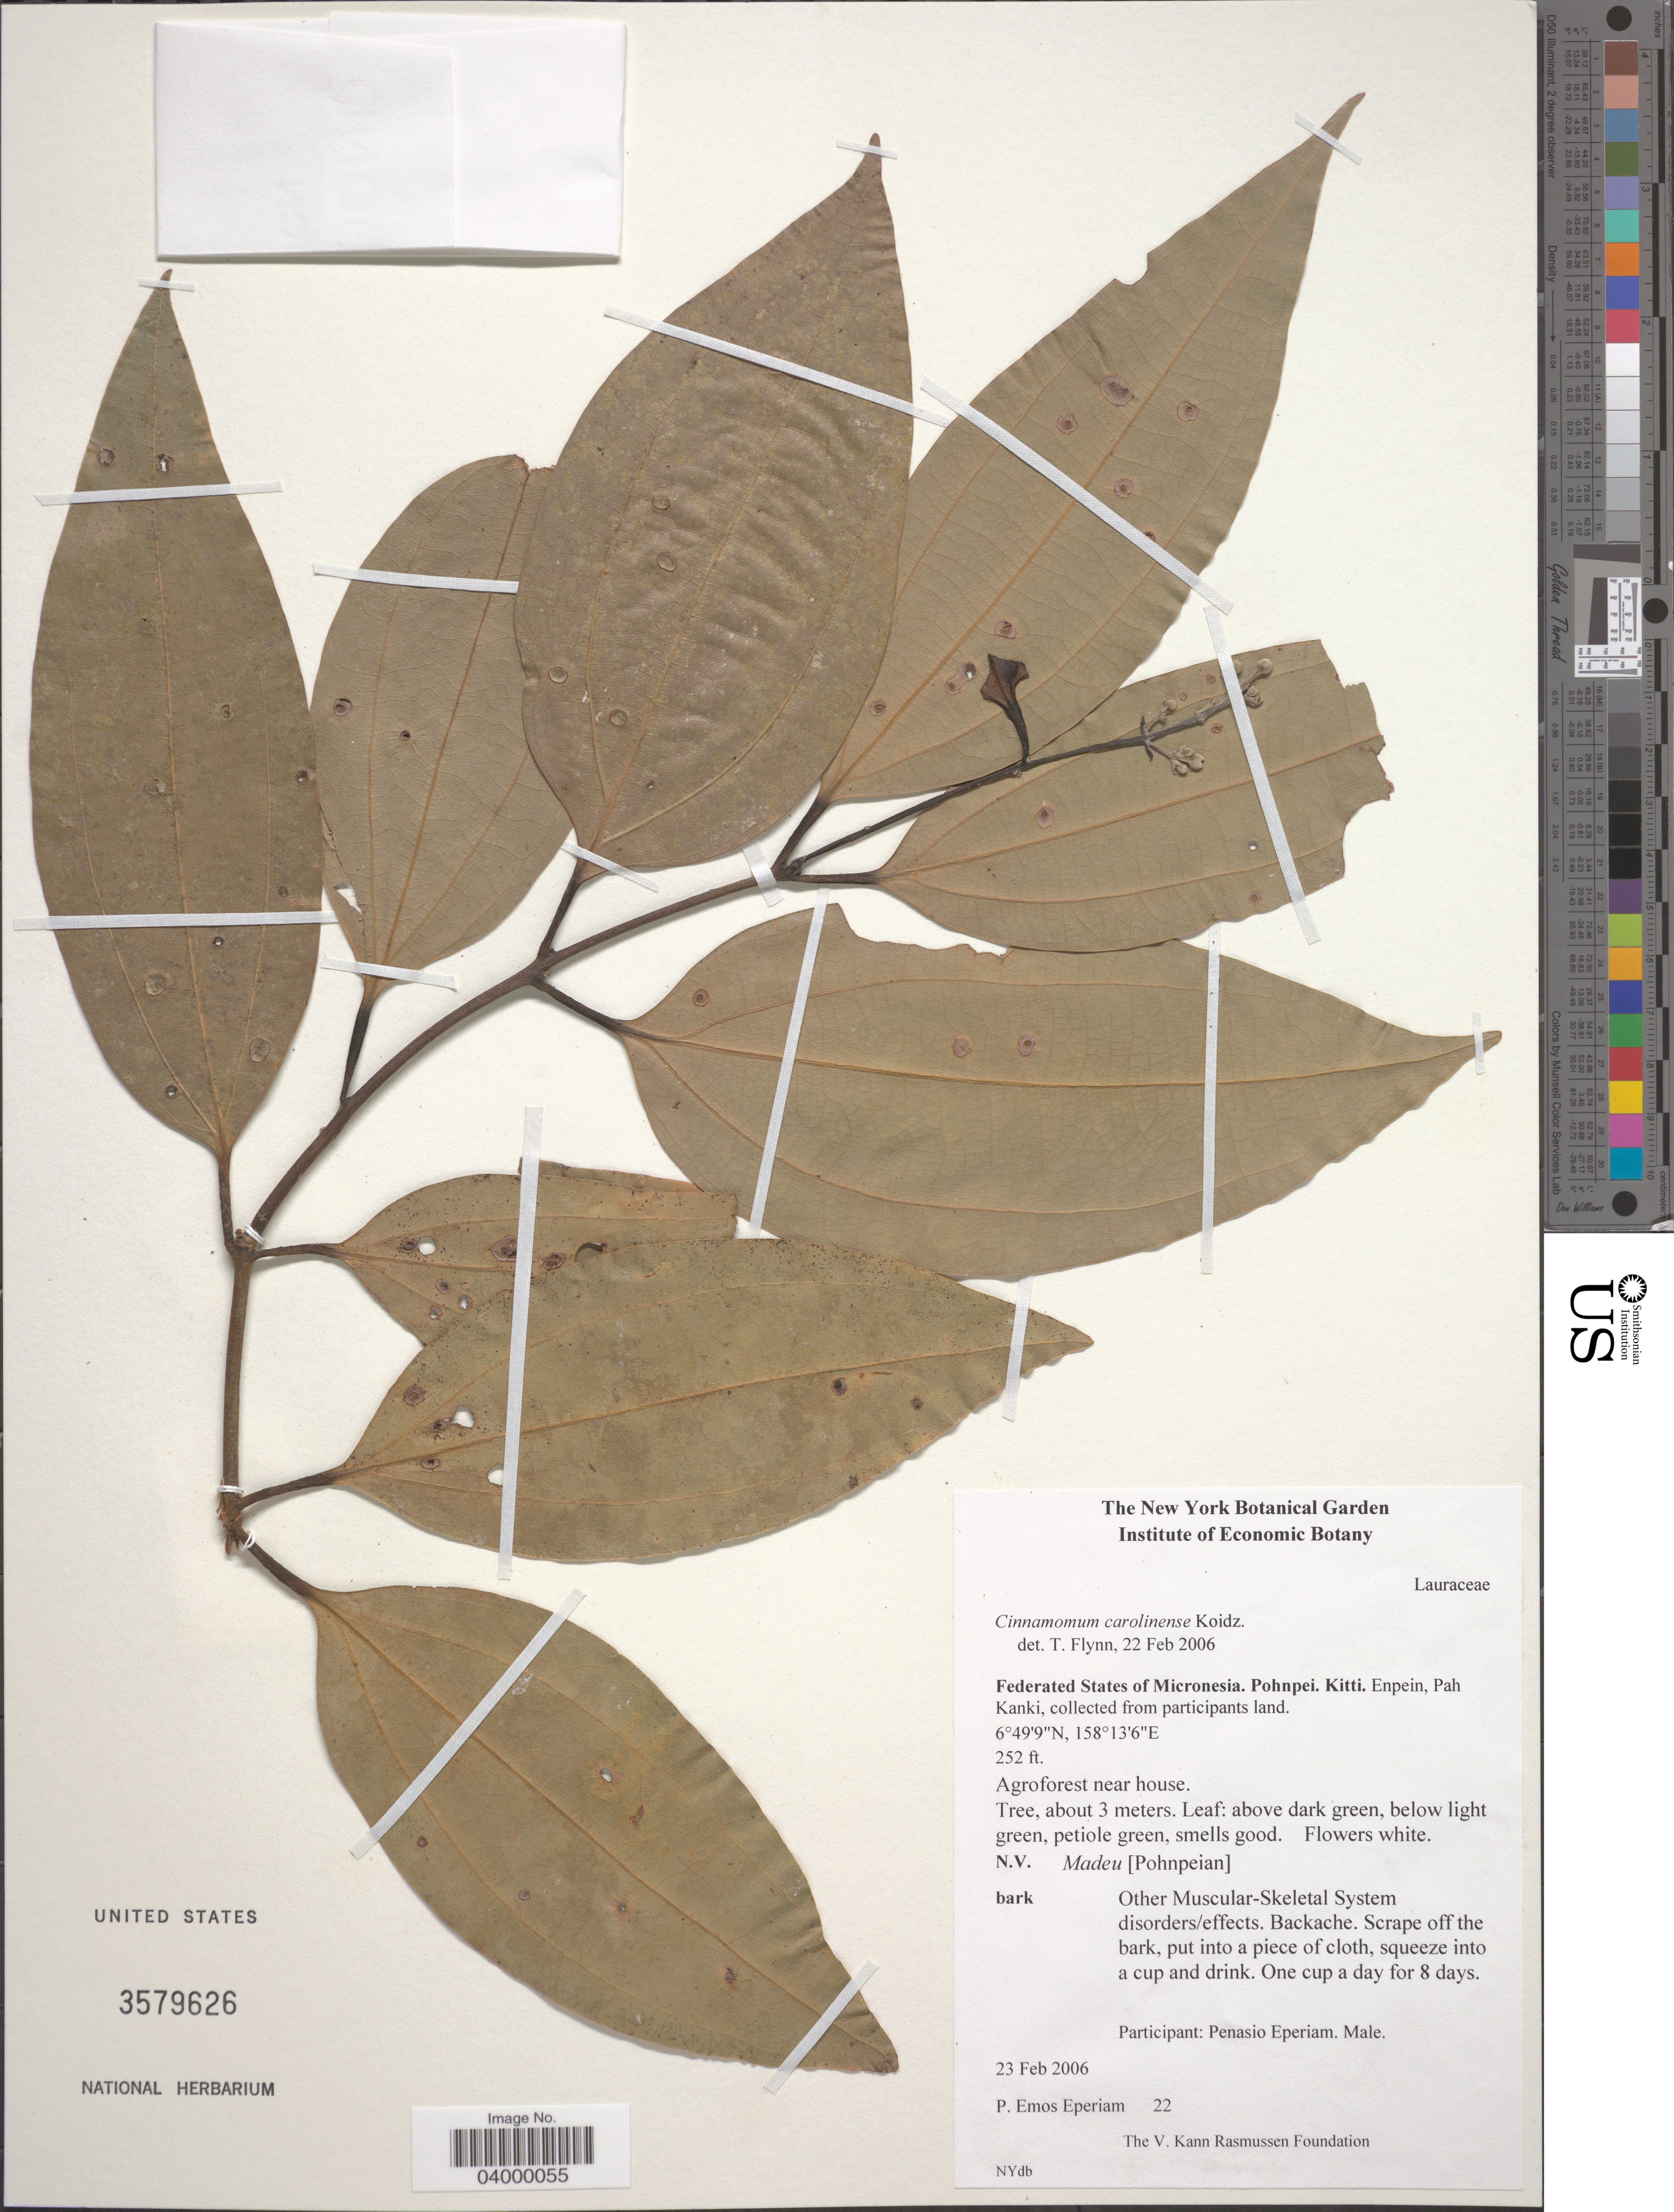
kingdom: Plantae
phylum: Tracheophyta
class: Magnoliopsida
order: Laurales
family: Lauraceae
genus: Cinnamomum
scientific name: Cinnamomum carolinense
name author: Koidz.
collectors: P. Eperiam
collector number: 22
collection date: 2006-02-23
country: Micronesia, Federated States of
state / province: Pohnpei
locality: Kitti. Enpein, Pah Kanki, collected from participants land.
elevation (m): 77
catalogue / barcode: US 3579626